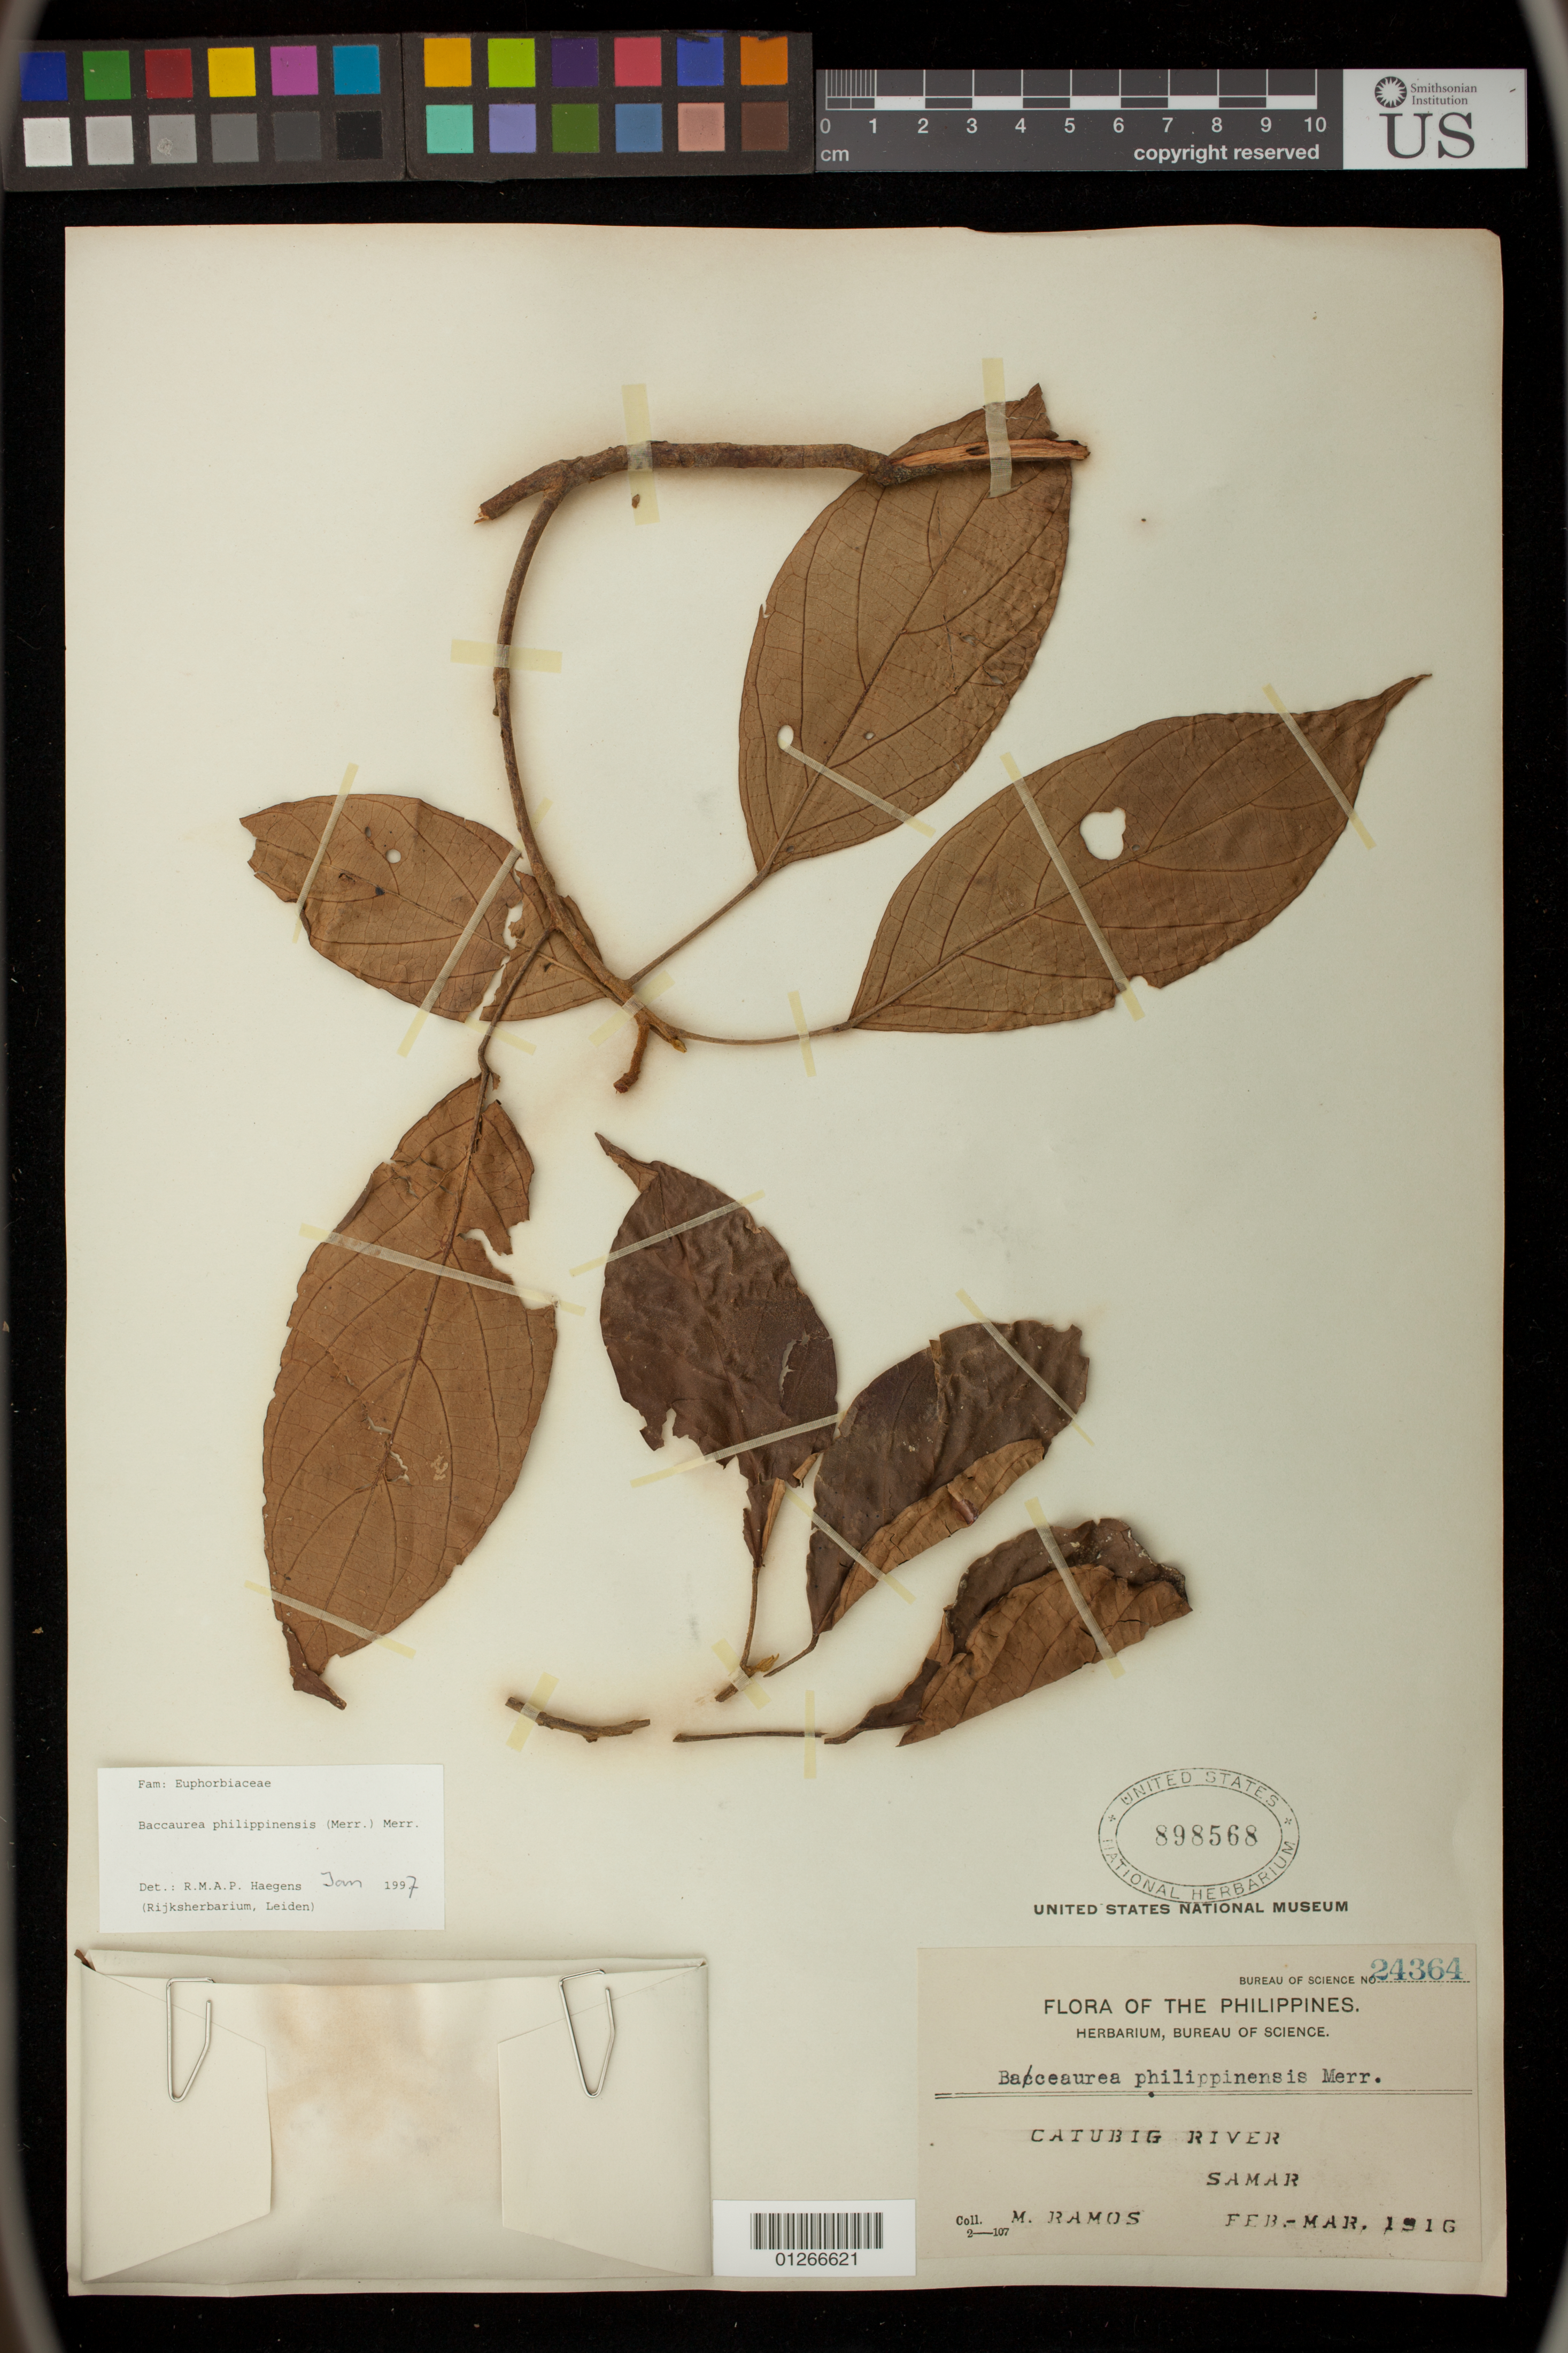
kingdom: Plantae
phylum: Tracheophyta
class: Magnoliopsida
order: Malpighiales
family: Phyllanthaceae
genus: Baccaurea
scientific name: Baccaurea philippinensis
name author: (Merr.) Merr.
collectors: M. Ramos & M. Ramos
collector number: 24364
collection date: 1916-02/1916-03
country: Philippines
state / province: Eastern Visayas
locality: Catubig River, Samar